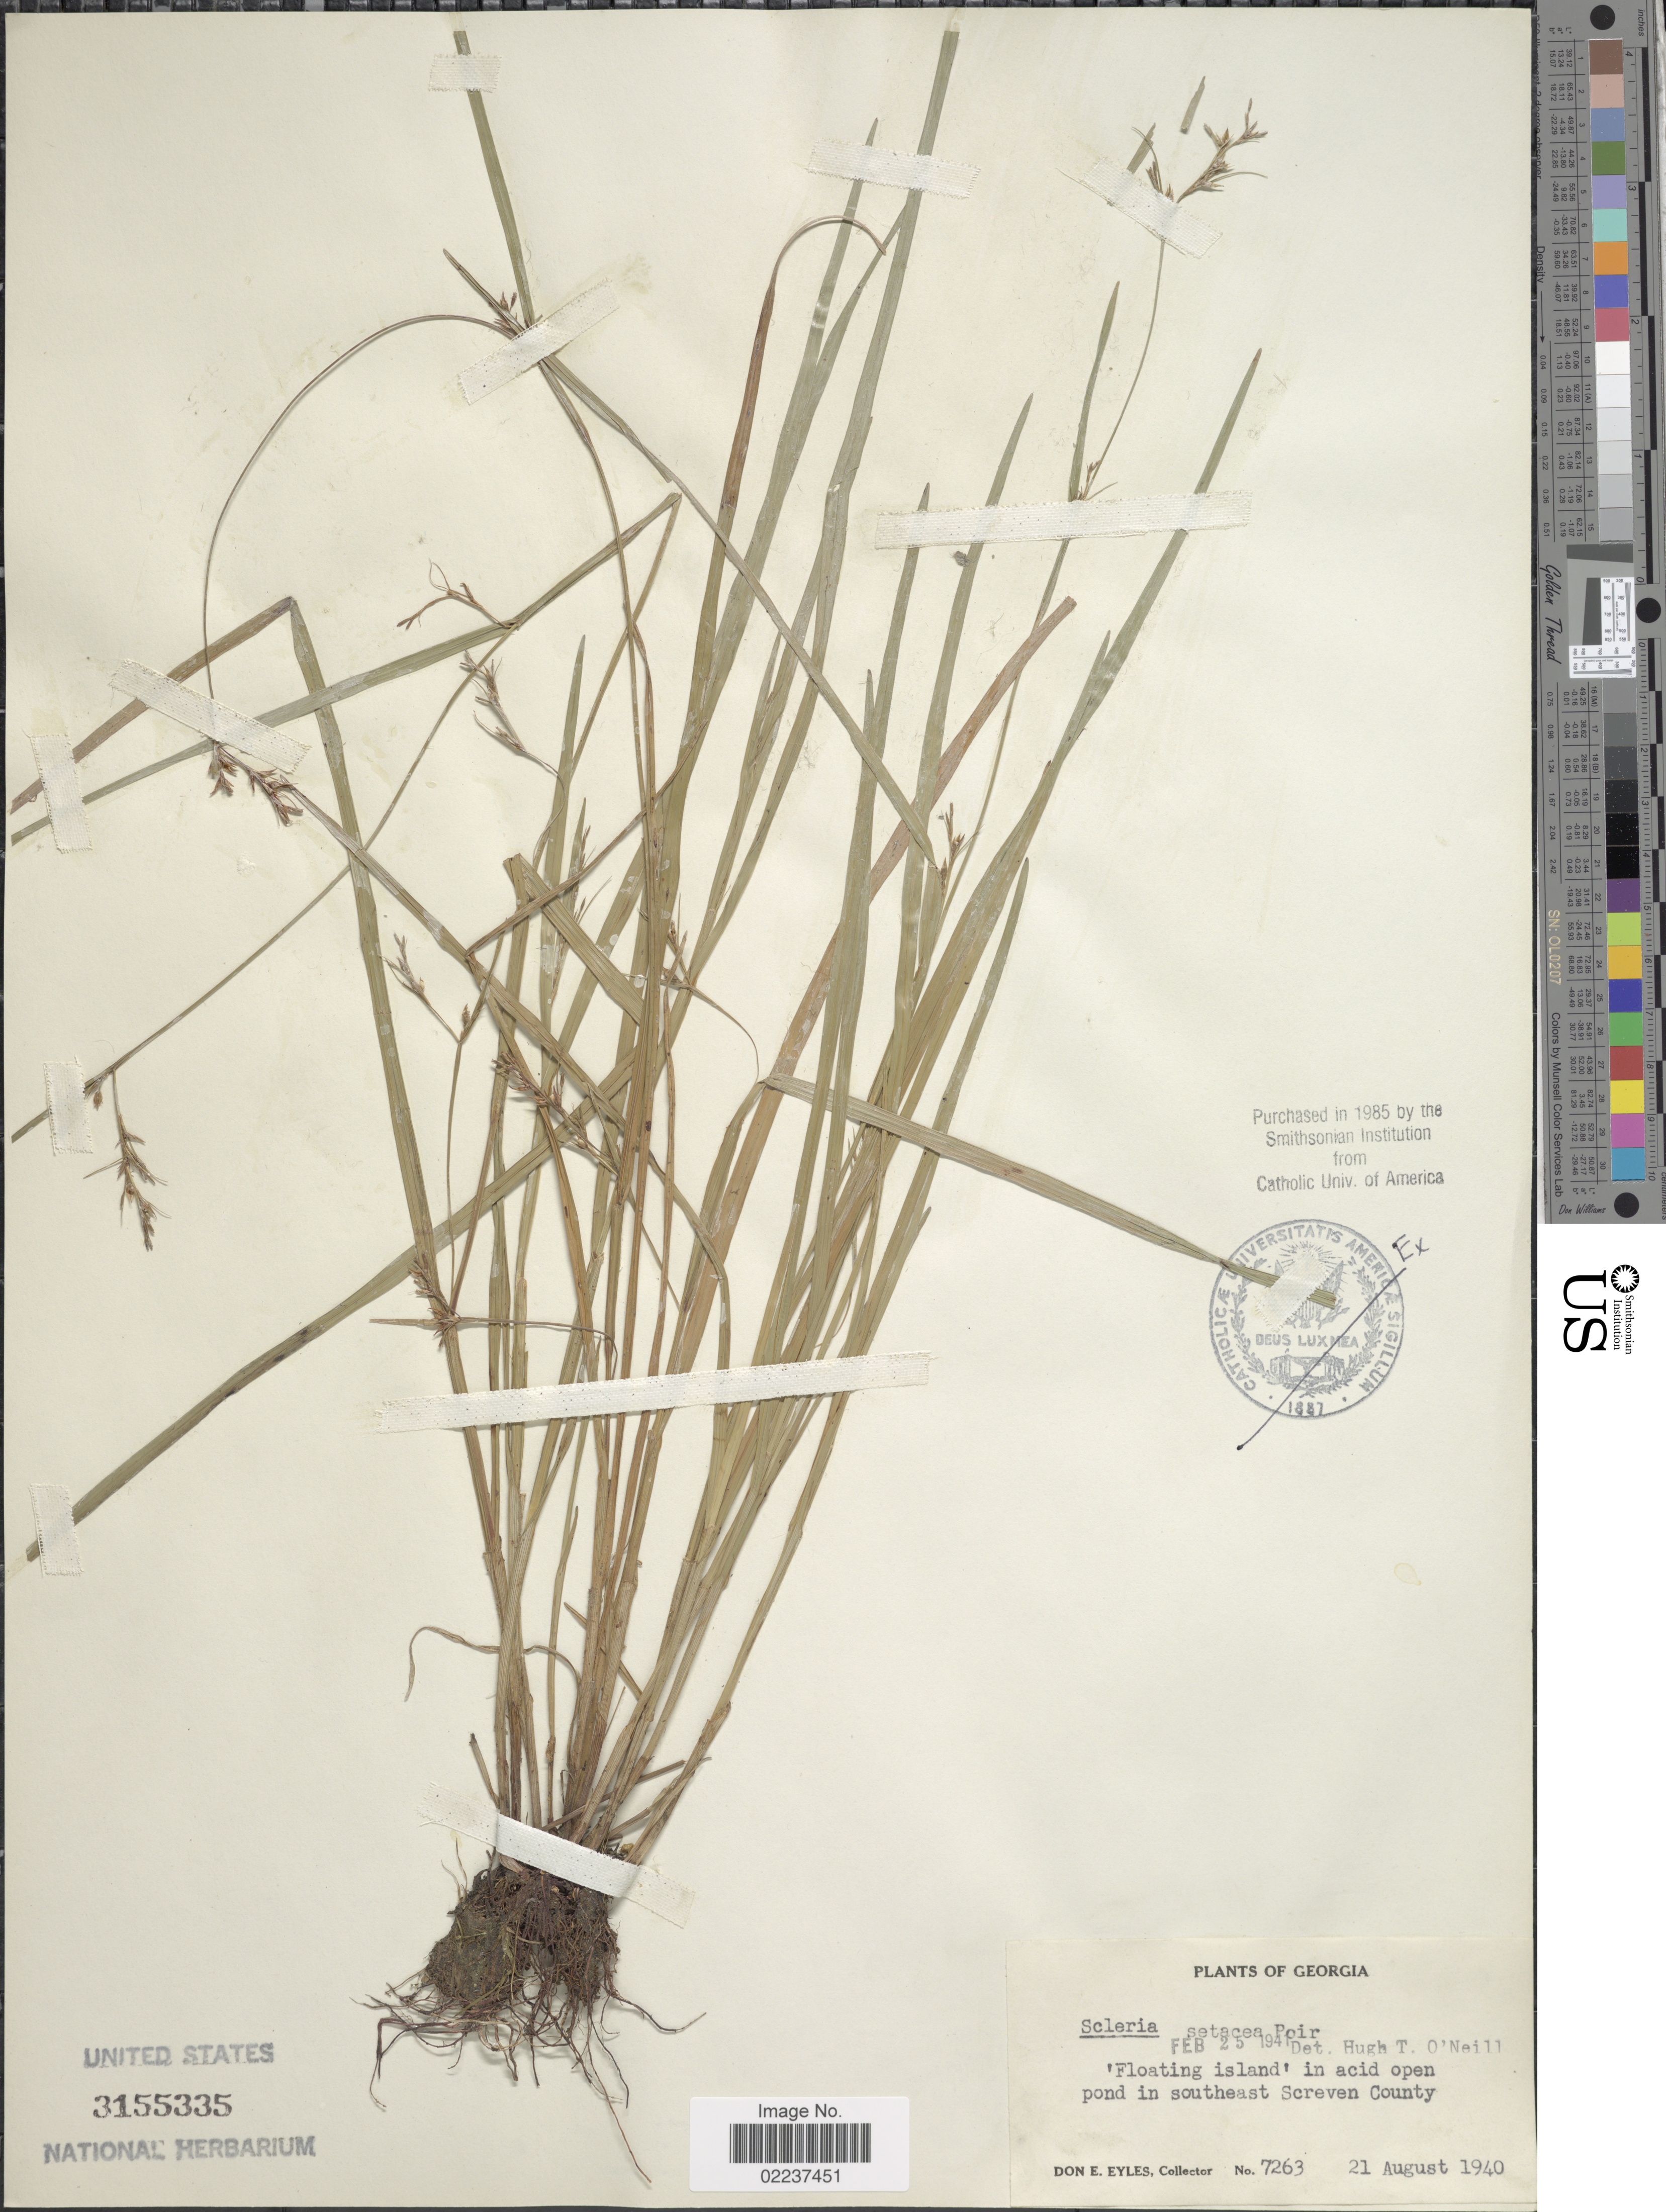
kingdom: Plantae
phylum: Tracheophyta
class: Liliopsida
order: Poales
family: Cyperaceae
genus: Scleria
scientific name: Scleria muehlenbergii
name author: Steud.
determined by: Strong, Mark T., (BOT), Smithsonian Institution - National Museum of Natural History (UNITED STATES)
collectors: D. Eyles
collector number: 7263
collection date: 1940-08-21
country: United States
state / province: Georgia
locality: Floating island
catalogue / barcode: US 3155335